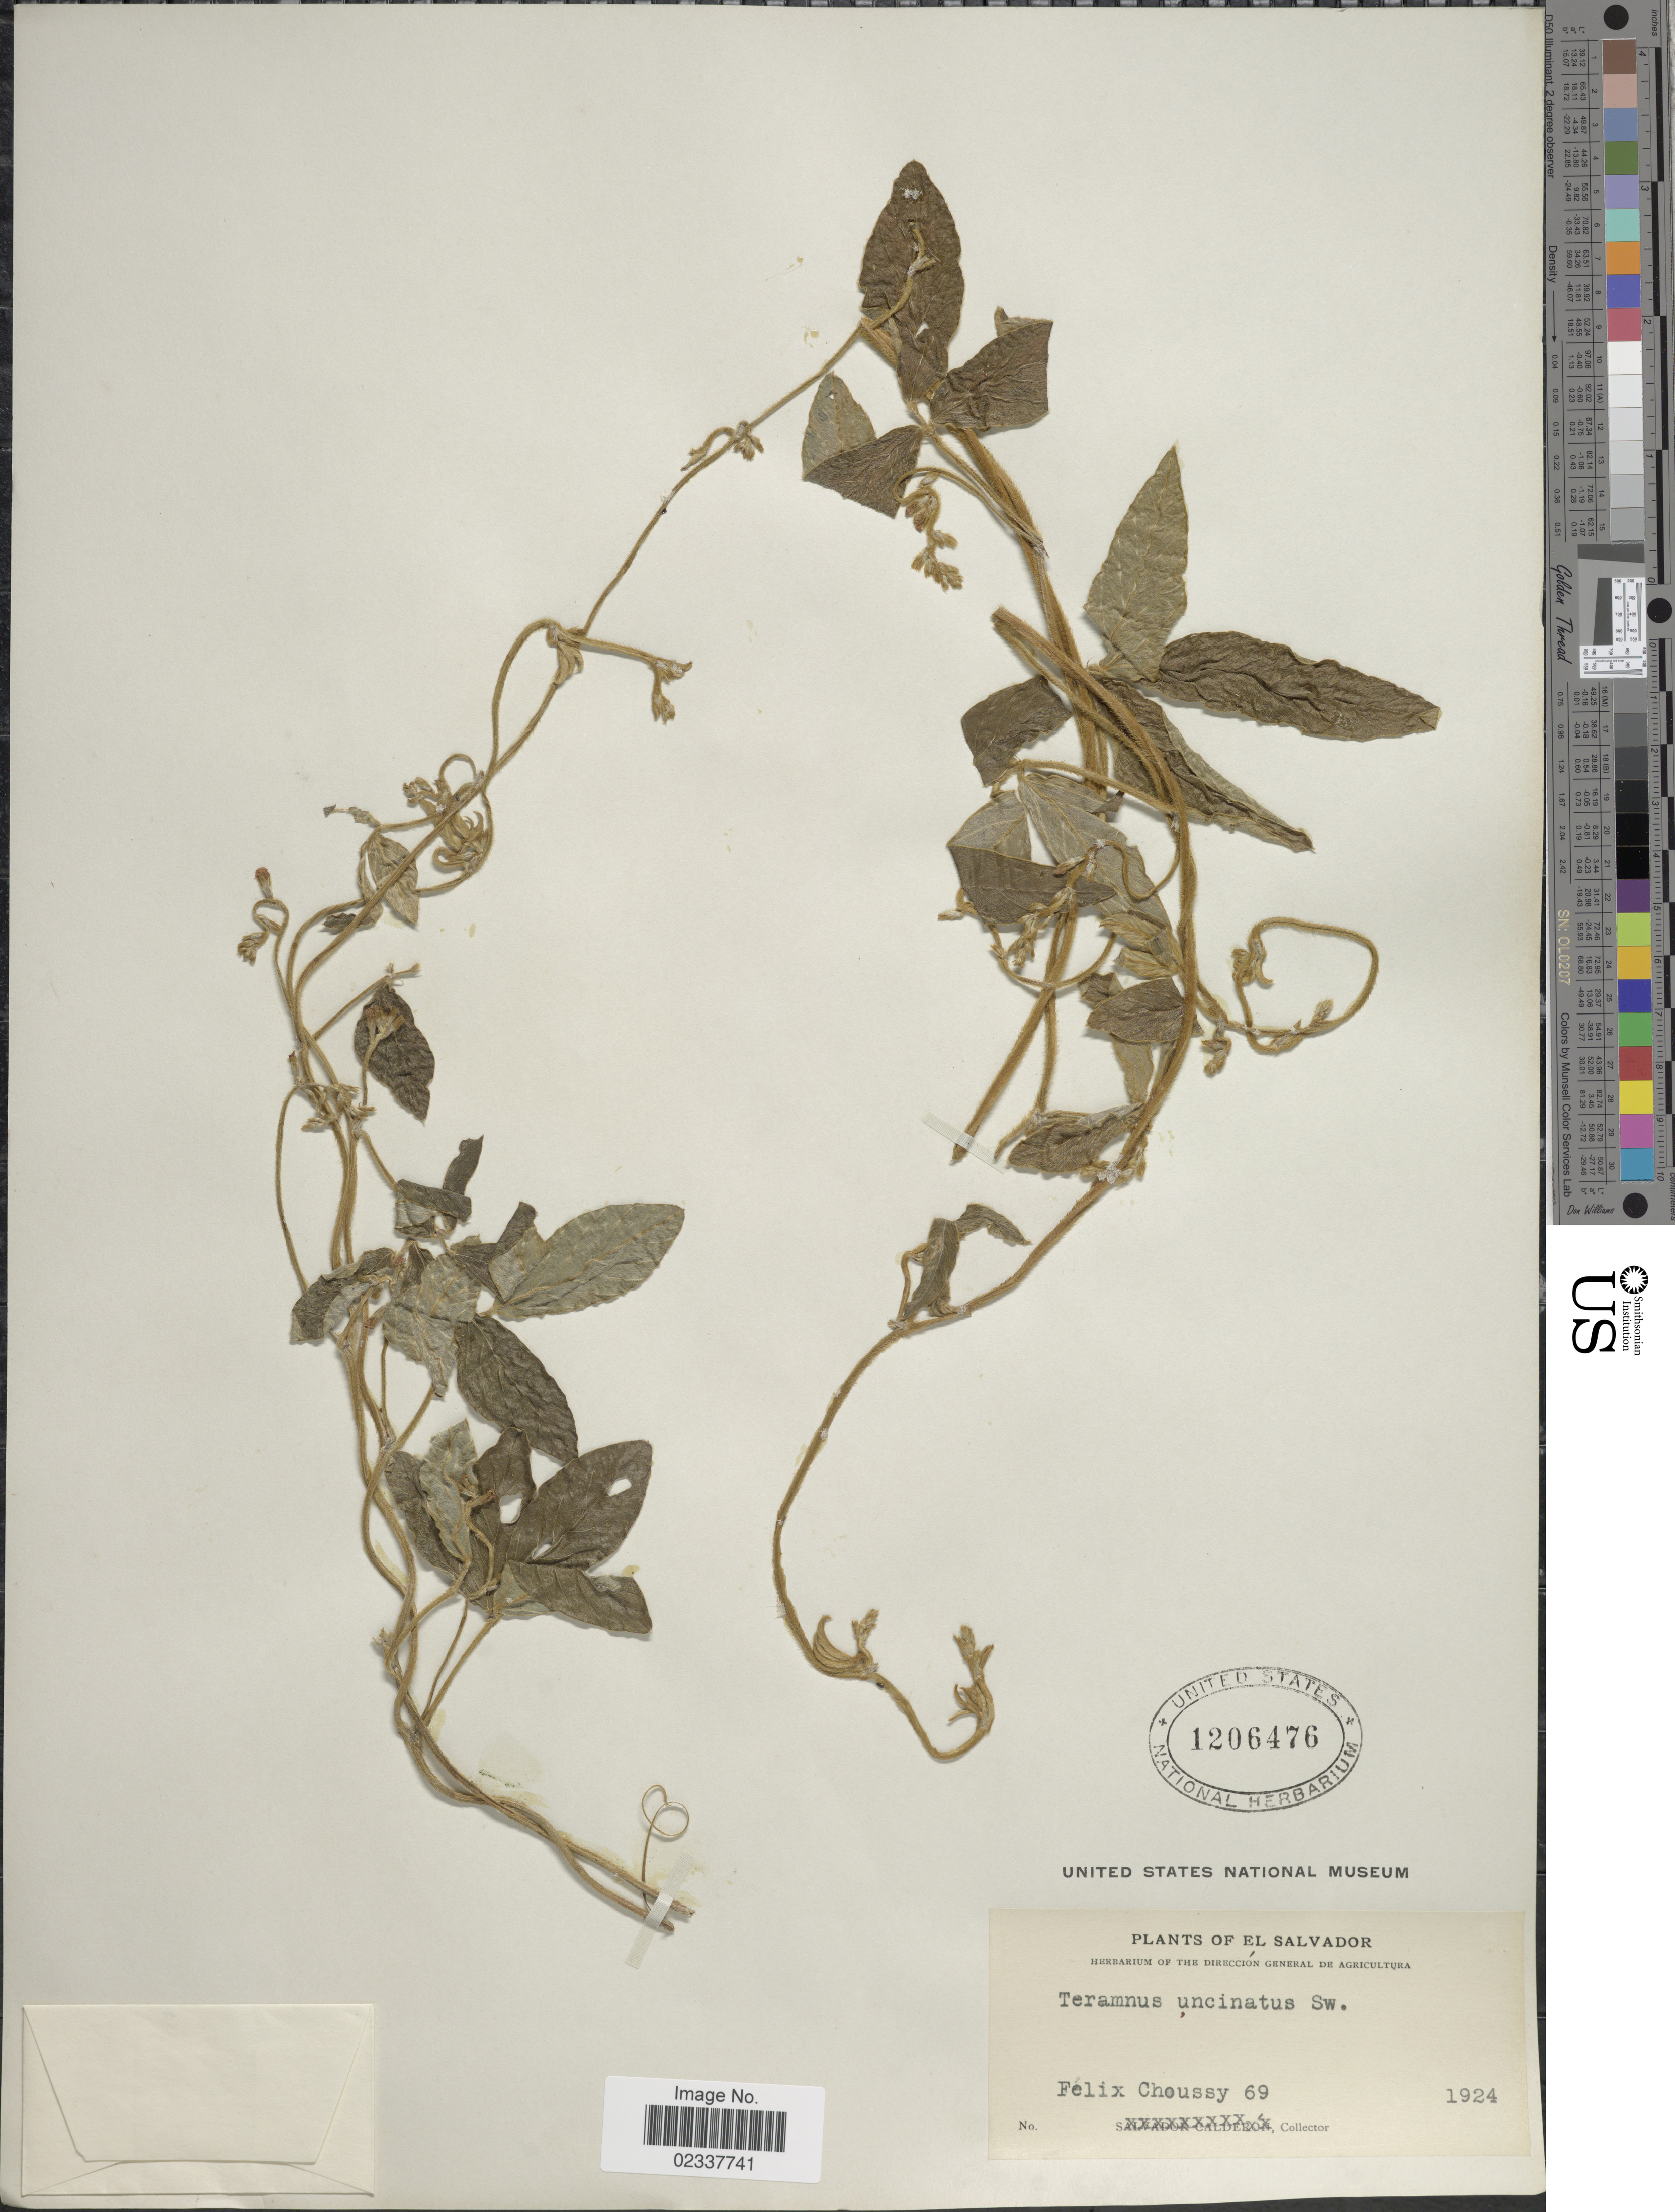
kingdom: Plantae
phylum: Tracheophyta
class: Magnoliopsida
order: Fabales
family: Fabaceae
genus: Teramnus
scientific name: Teramnus uncinatus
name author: (L.) Sw.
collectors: F. Choussy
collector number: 69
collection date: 1924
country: El Salvador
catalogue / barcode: US 1206476